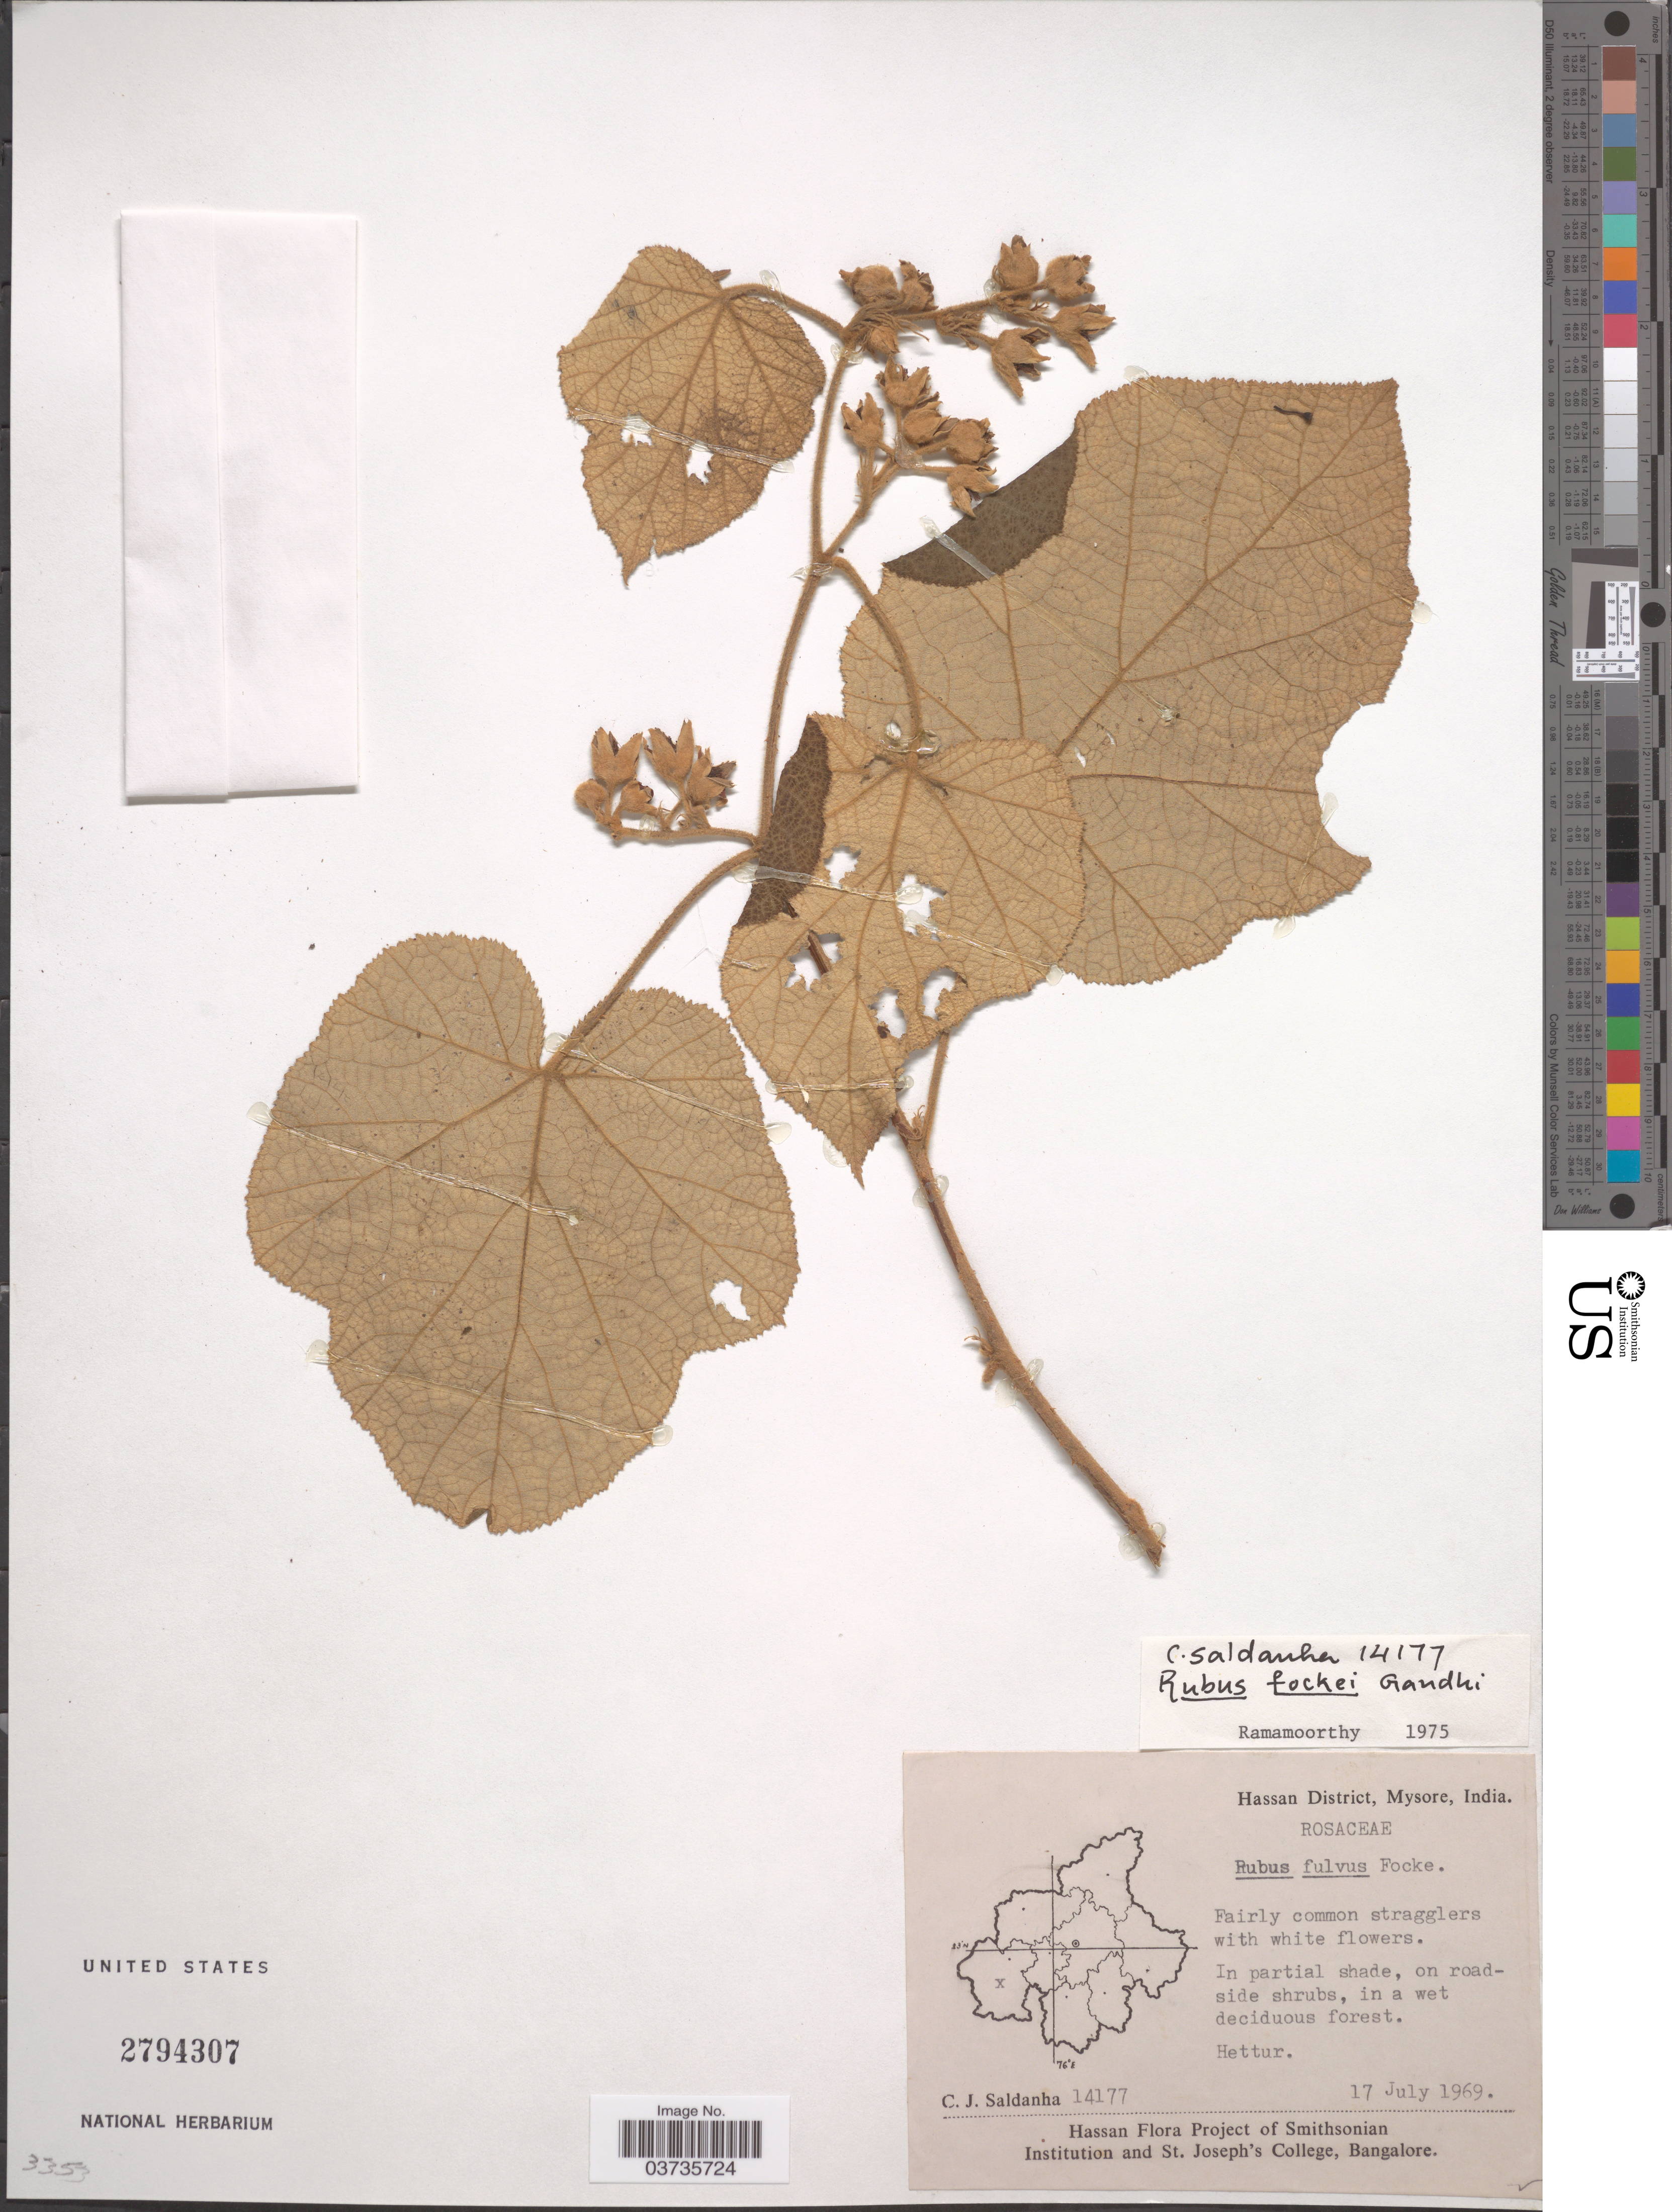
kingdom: Plantae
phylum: Tracheophyta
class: Magnoliopsida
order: Rosales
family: Rosaceae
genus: Rubus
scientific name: Rubus fockei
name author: Gandhi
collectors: C. J. Saldanha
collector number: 14177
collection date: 1969-07-17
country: India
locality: Hassan District, Mysore. Hettur.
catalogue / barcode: US 2794307